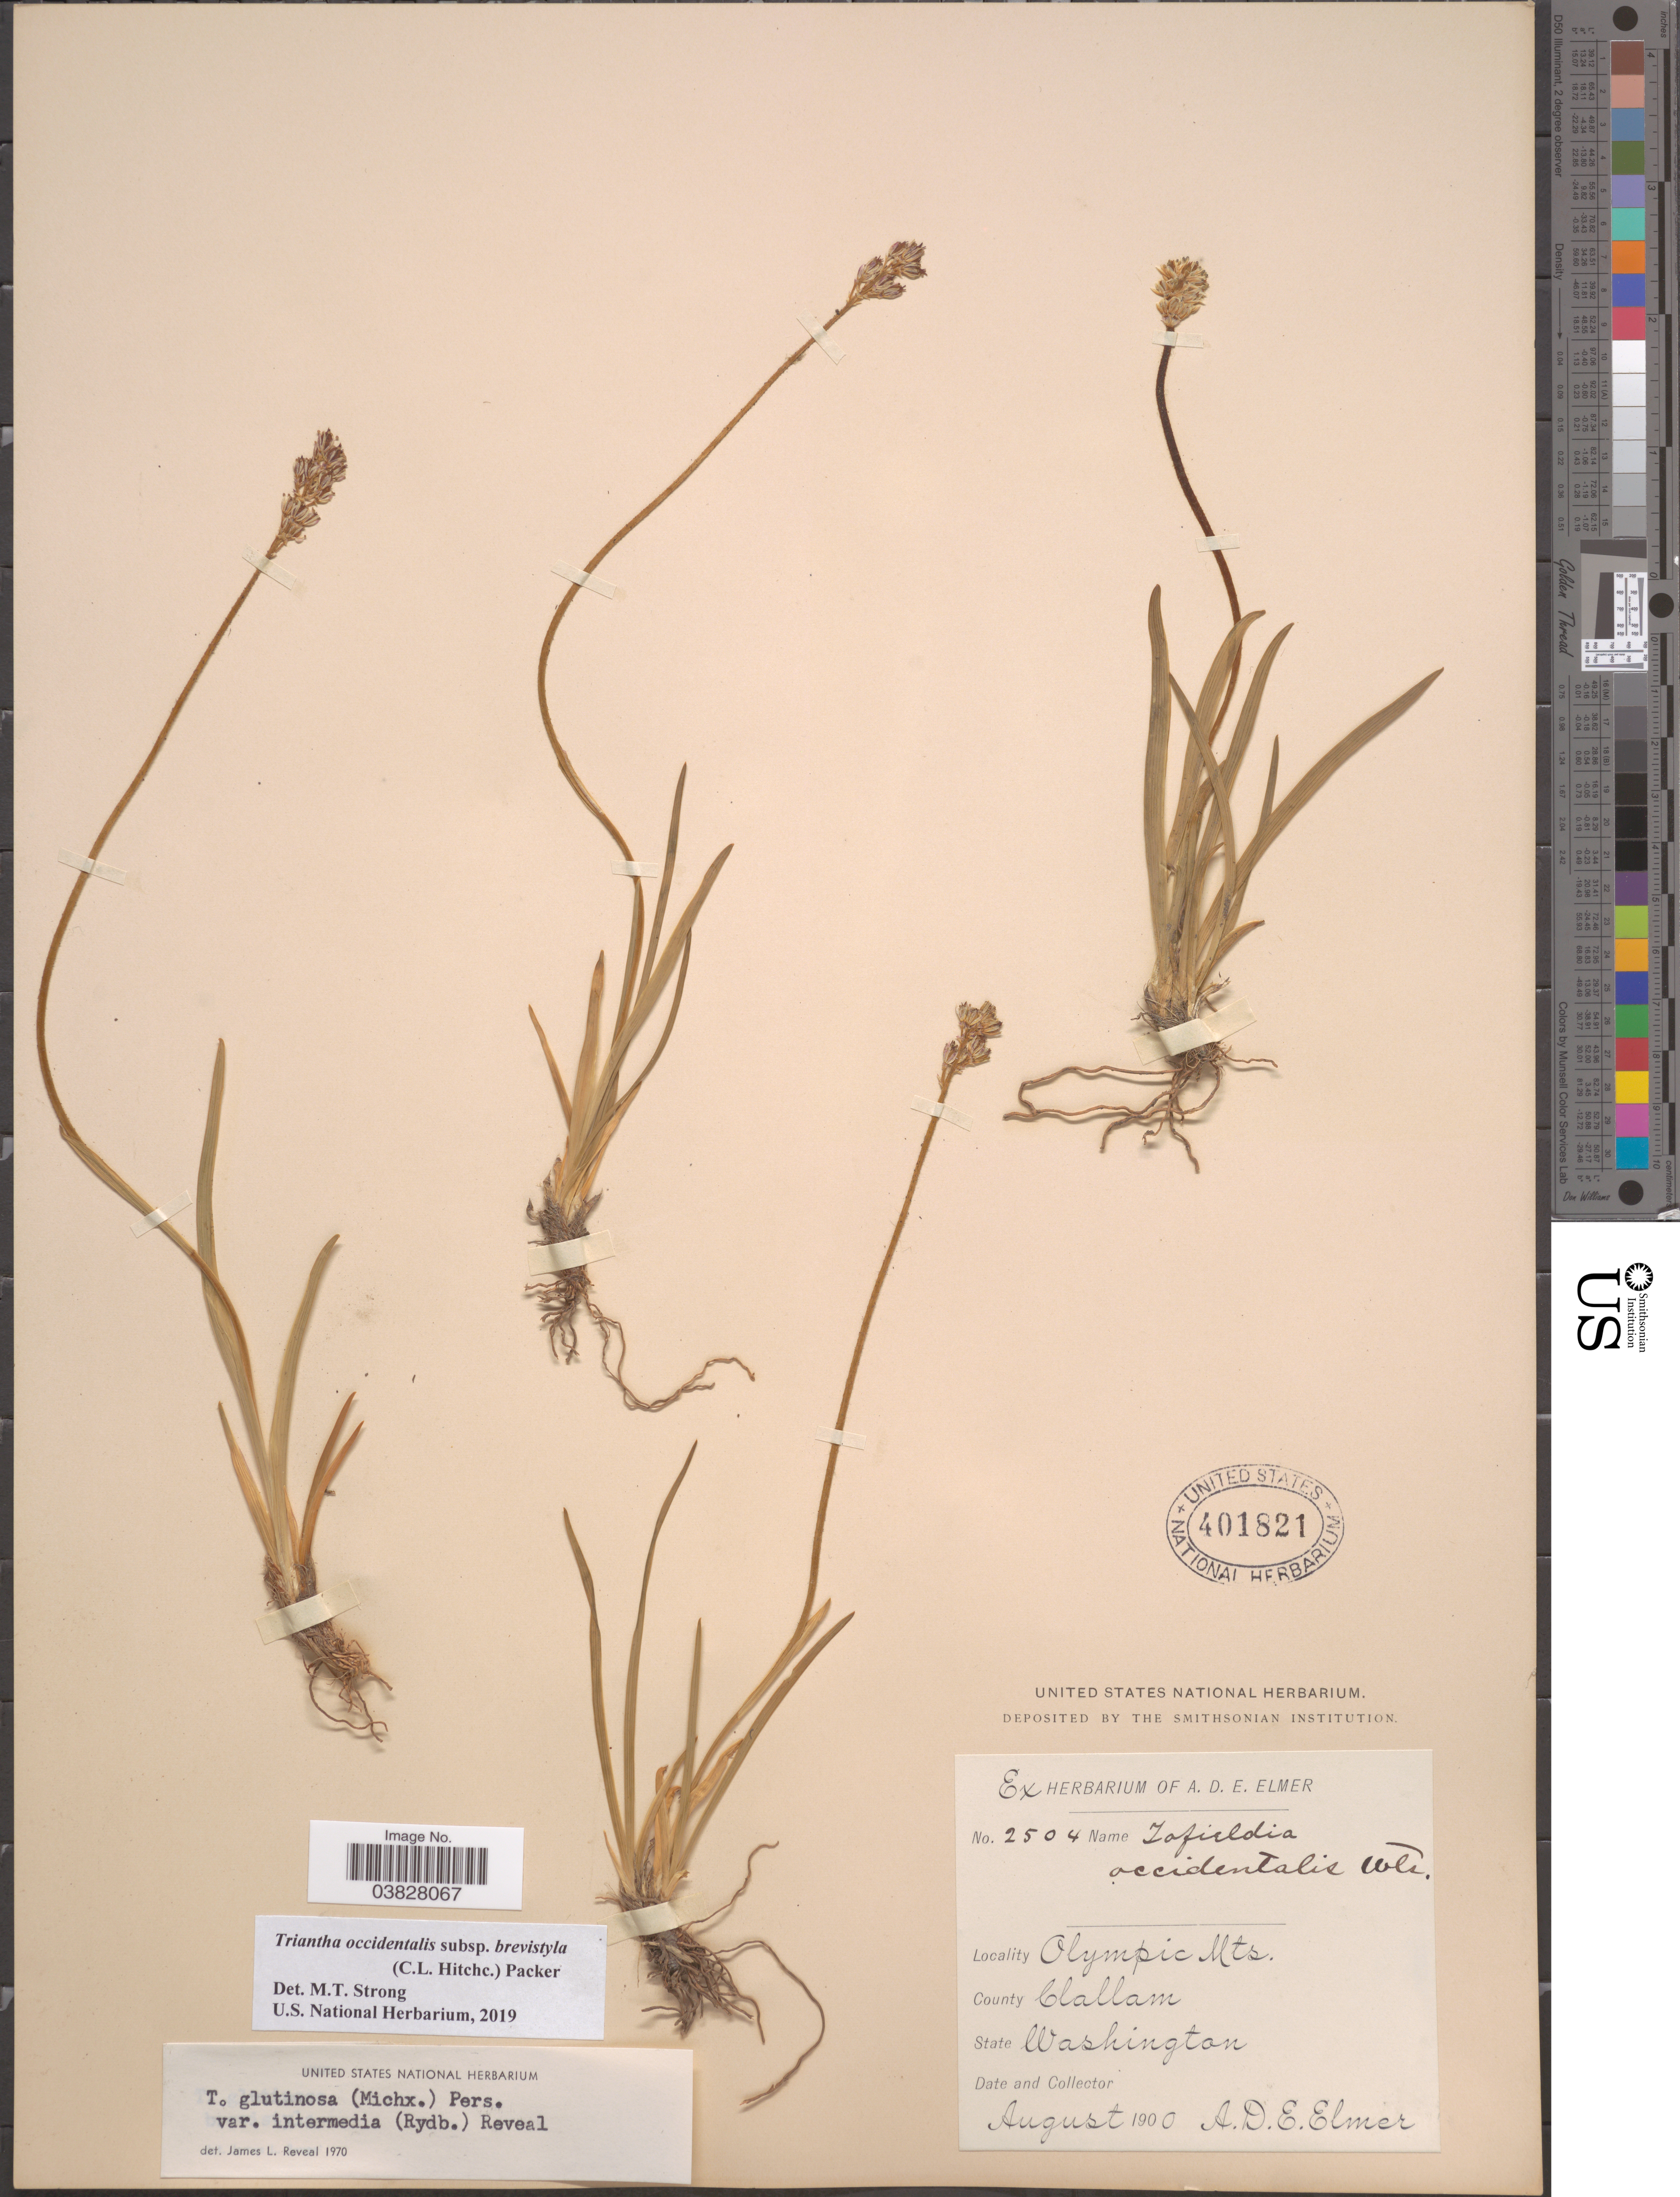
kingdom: Plantae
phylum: Tracheophyta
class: Liliopsida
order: Alismatales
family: Tofieldiaceae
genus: Triantha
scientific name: Triantha occidentalis subsp. brevistyla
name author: (C.L. Hitchc.) Packer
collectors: A. D. E. Elmer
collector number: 2504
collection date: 1900-08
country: United States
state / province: Washington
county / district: Clallam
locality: Olympic Mts. County Clallam.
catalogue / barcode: US 401821